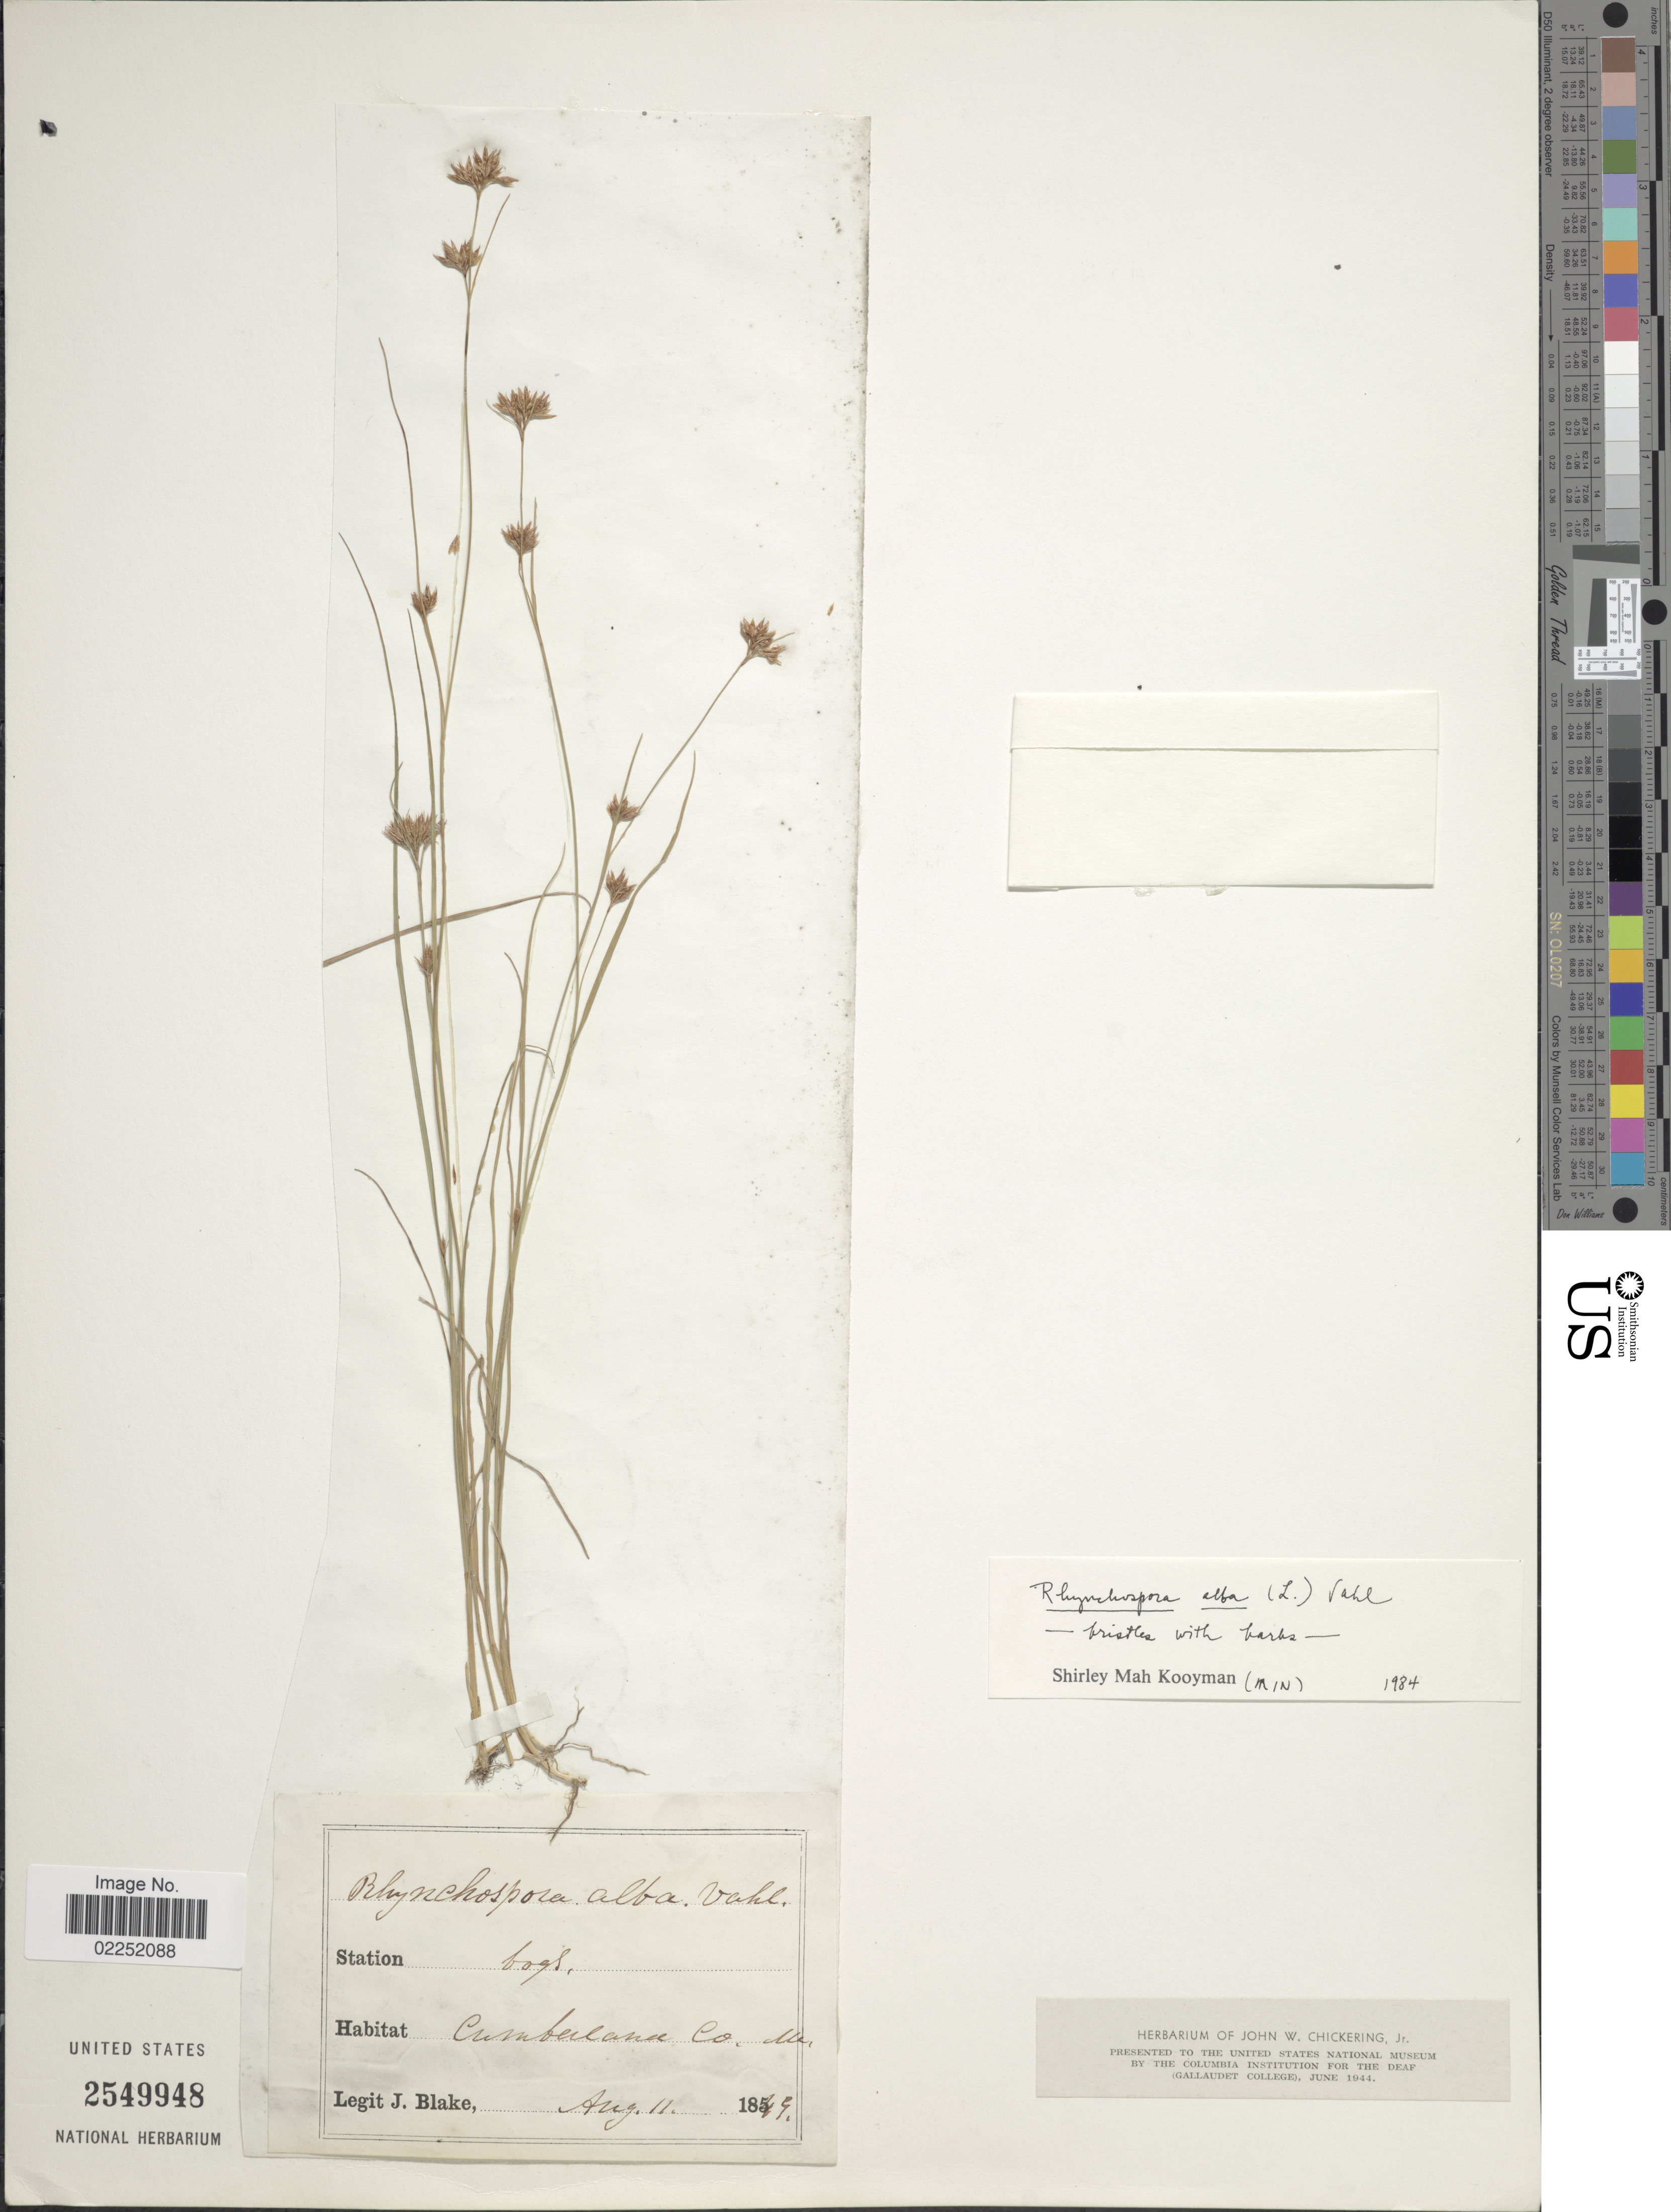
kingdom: Plantae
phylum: Tracheophyta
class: Liliopsida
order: Poales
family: Cyperaceae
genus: Rhynchospora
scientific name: Rhynchospora alba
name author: (L.) Vahl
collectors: J. Blake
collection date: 1849-08-11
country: United States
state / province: Maine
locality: Station bogs, Cumberland Co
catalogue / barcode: US 2549948